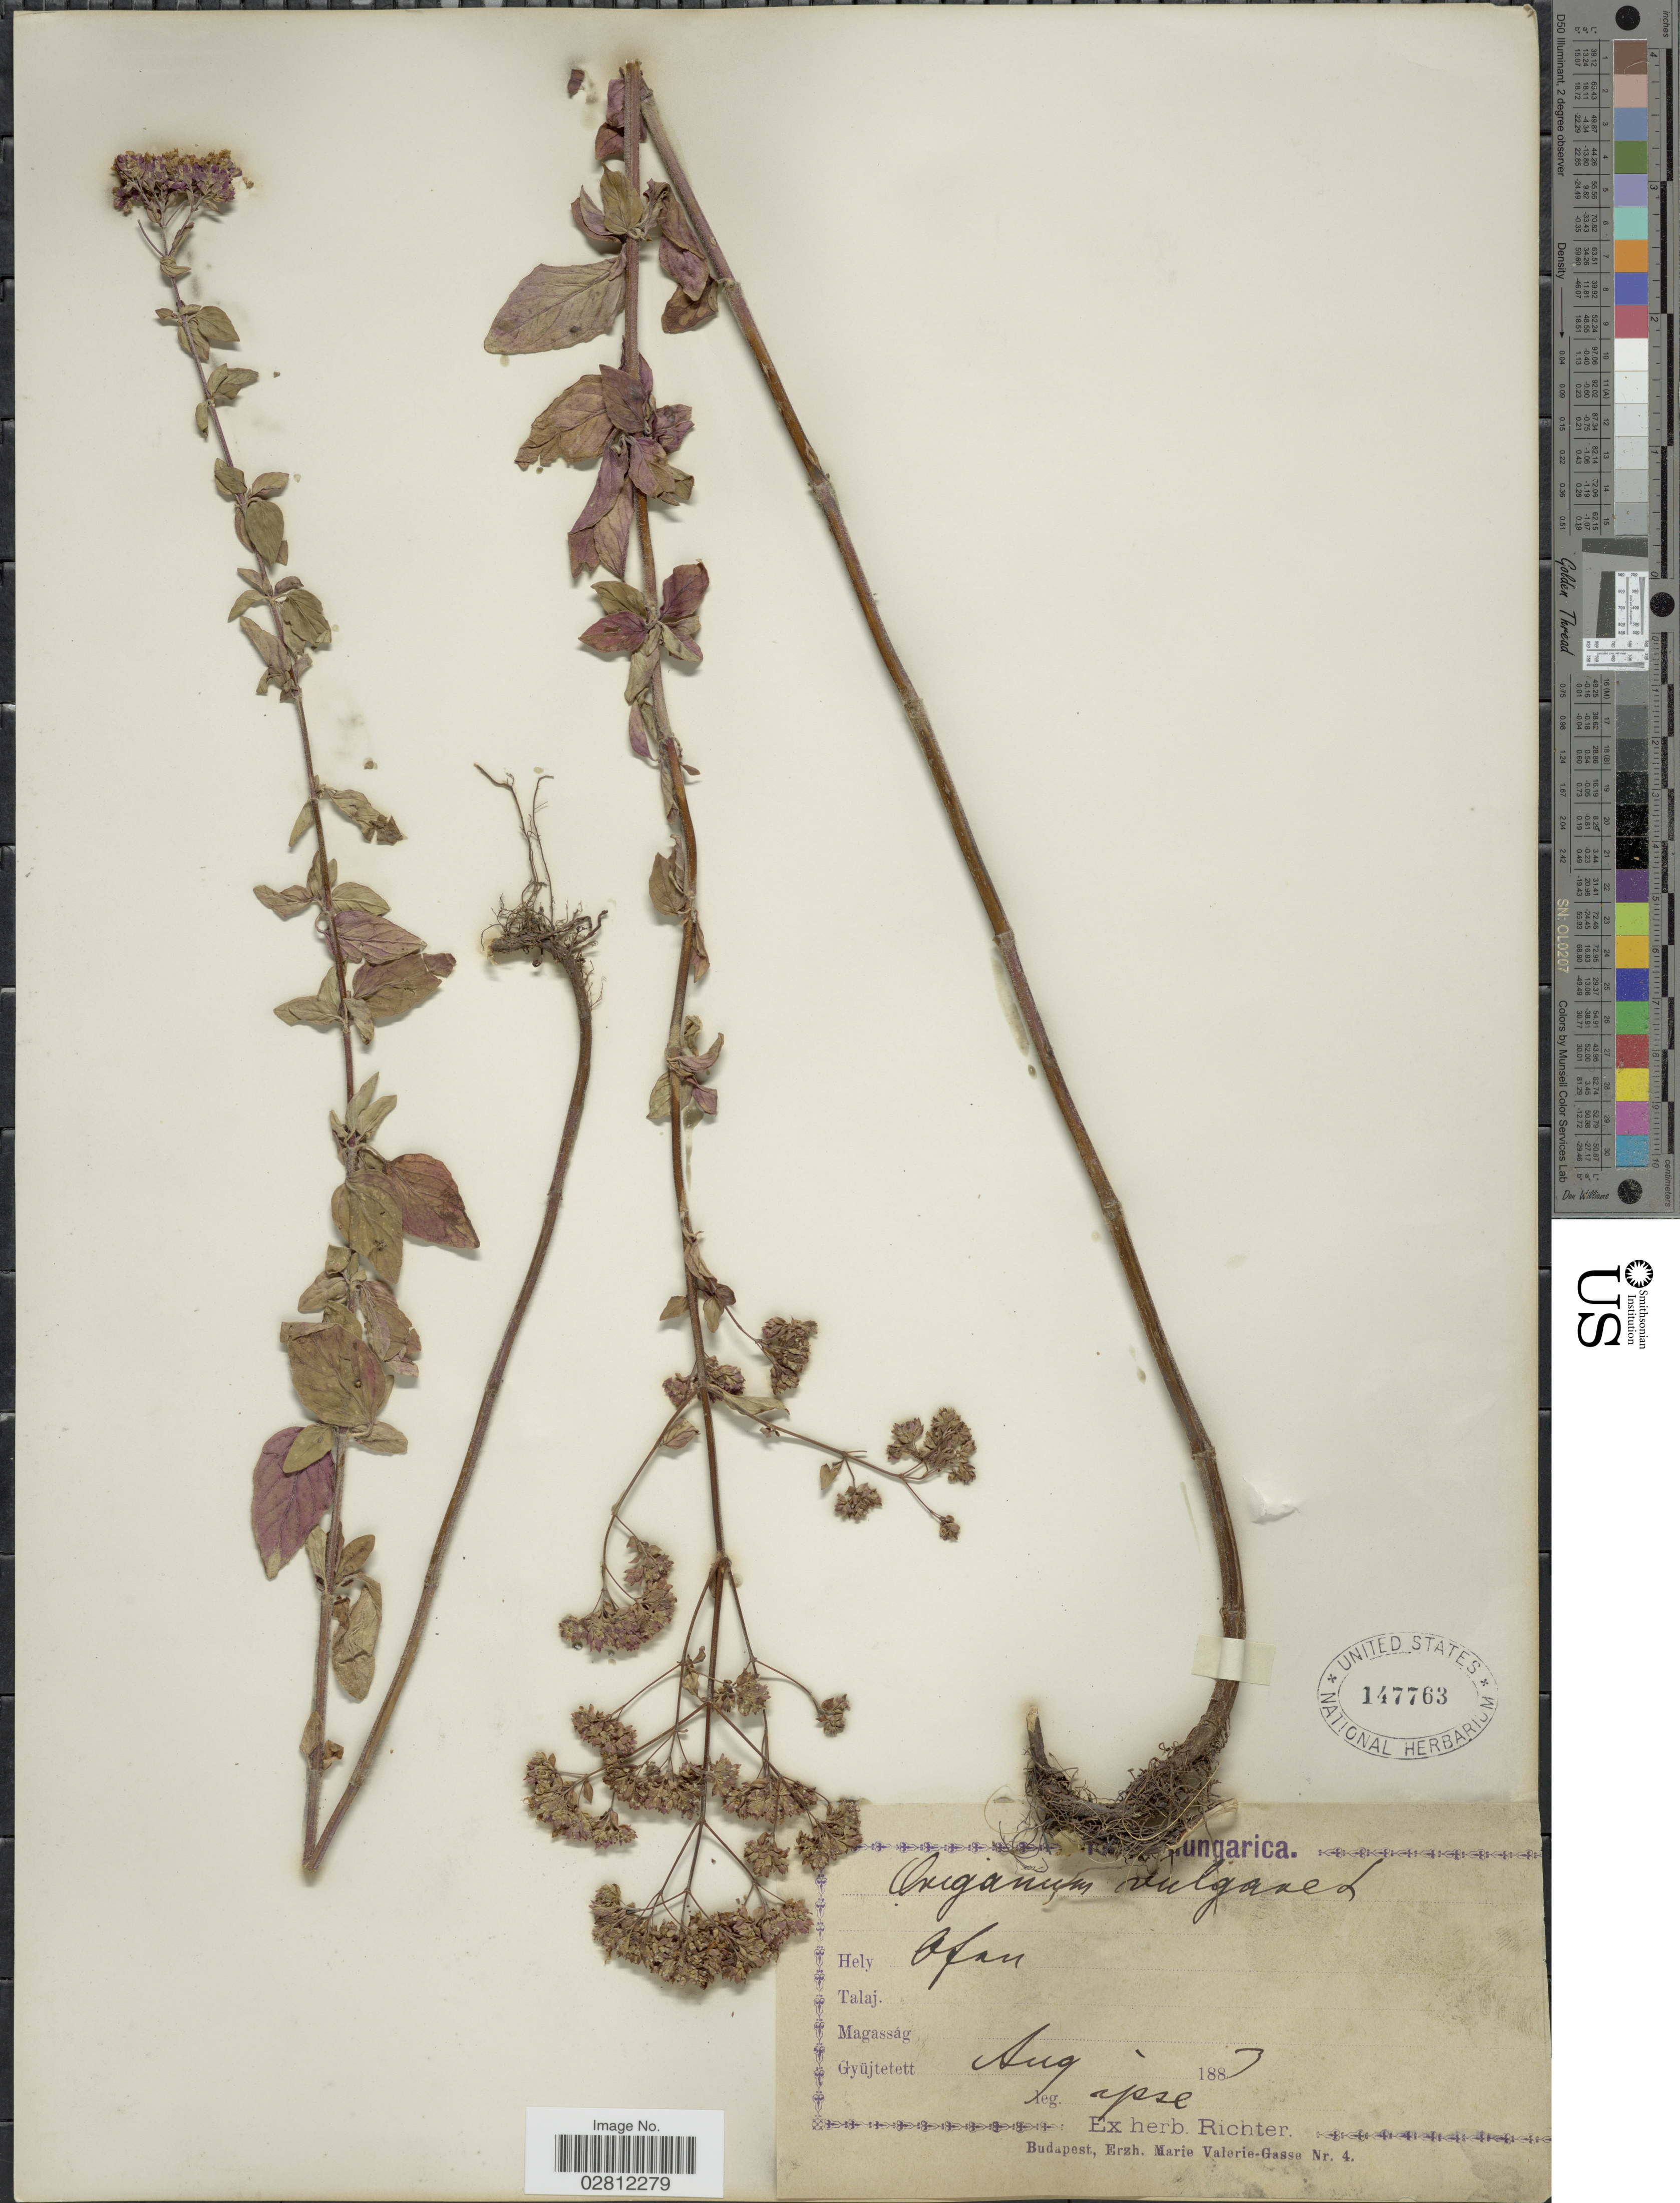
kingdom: Plantae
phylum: Tracheophyta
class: Magnoliopsida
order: Lamiales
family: Lamiaceae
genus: Origanum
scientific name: Origanum vulgare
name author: L.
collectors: -- Richter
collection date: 1883-08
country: Hungary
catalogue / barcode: US 147763